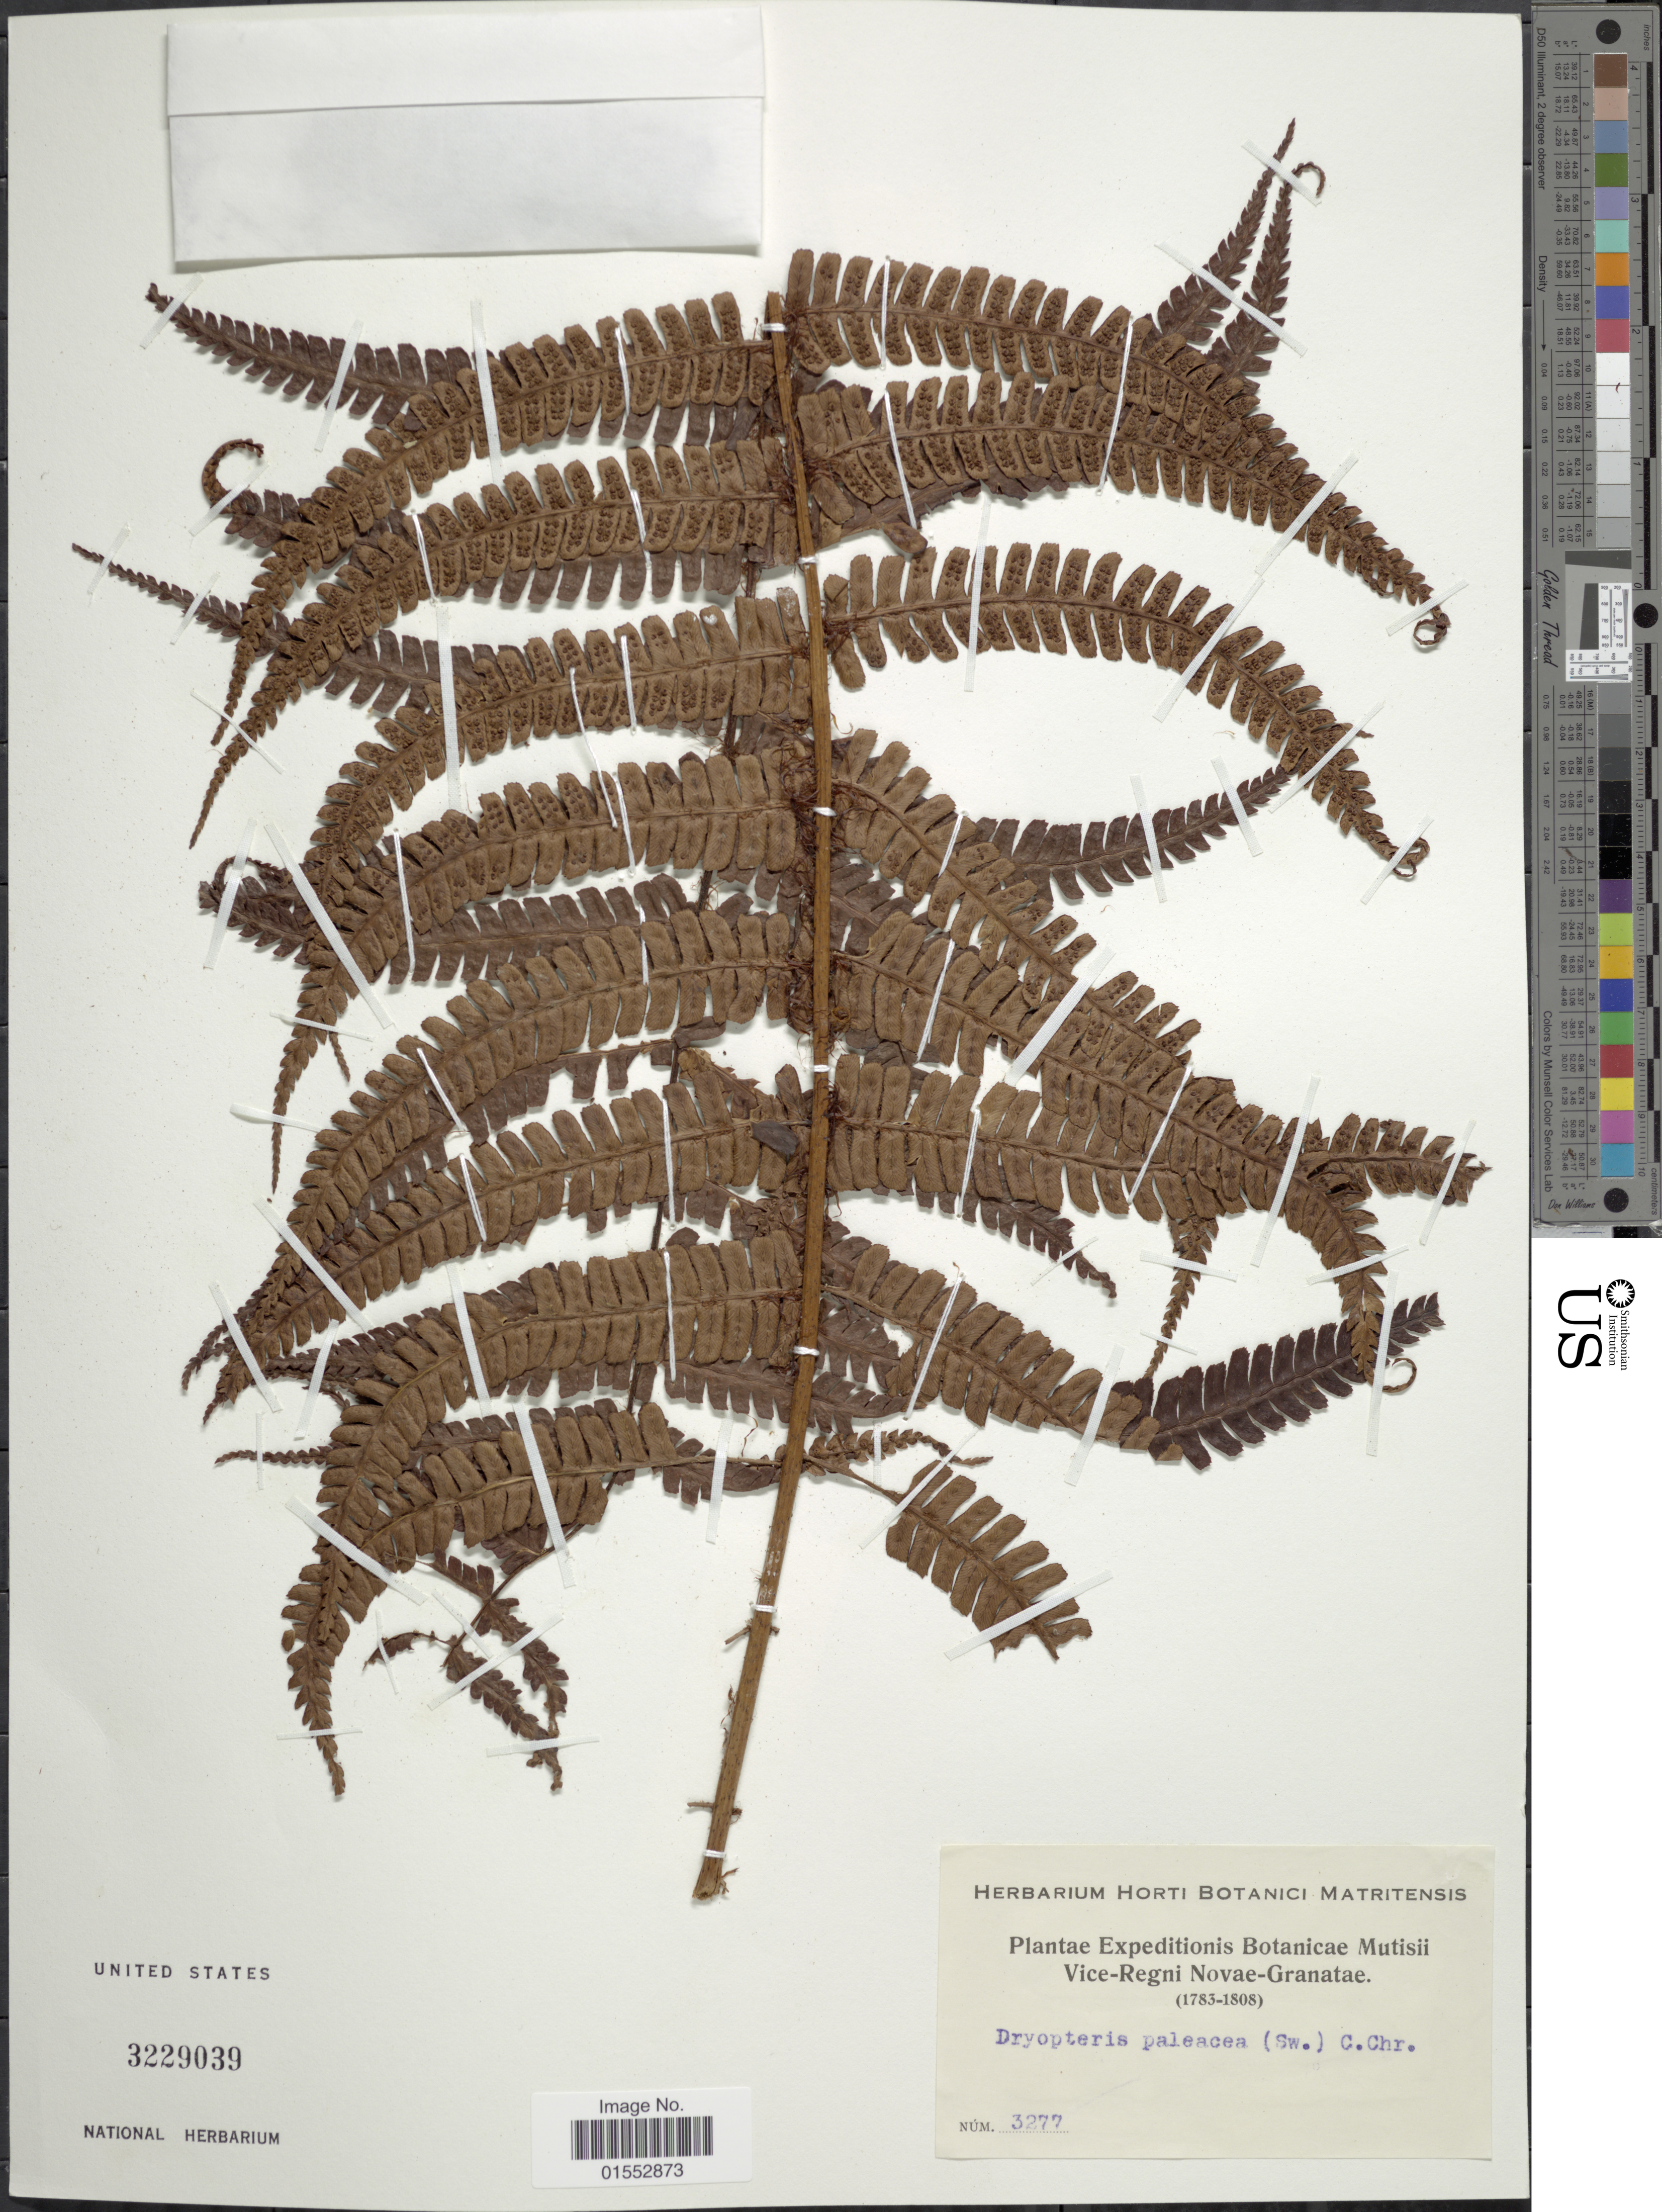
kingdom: Plantae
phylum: Tracheophyta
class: Polypodiopsida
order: Polypodiales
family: Dryopteridaceae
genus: Dryopteris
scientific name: Dryopteris wallichiana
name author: (Spreng.) Hyl.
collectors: Expeditions Botanicae Mutisii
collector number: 3277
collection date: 1783/1808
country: Colombia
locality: Vice-Regni Novae-Granatae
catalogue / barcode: US 3229039